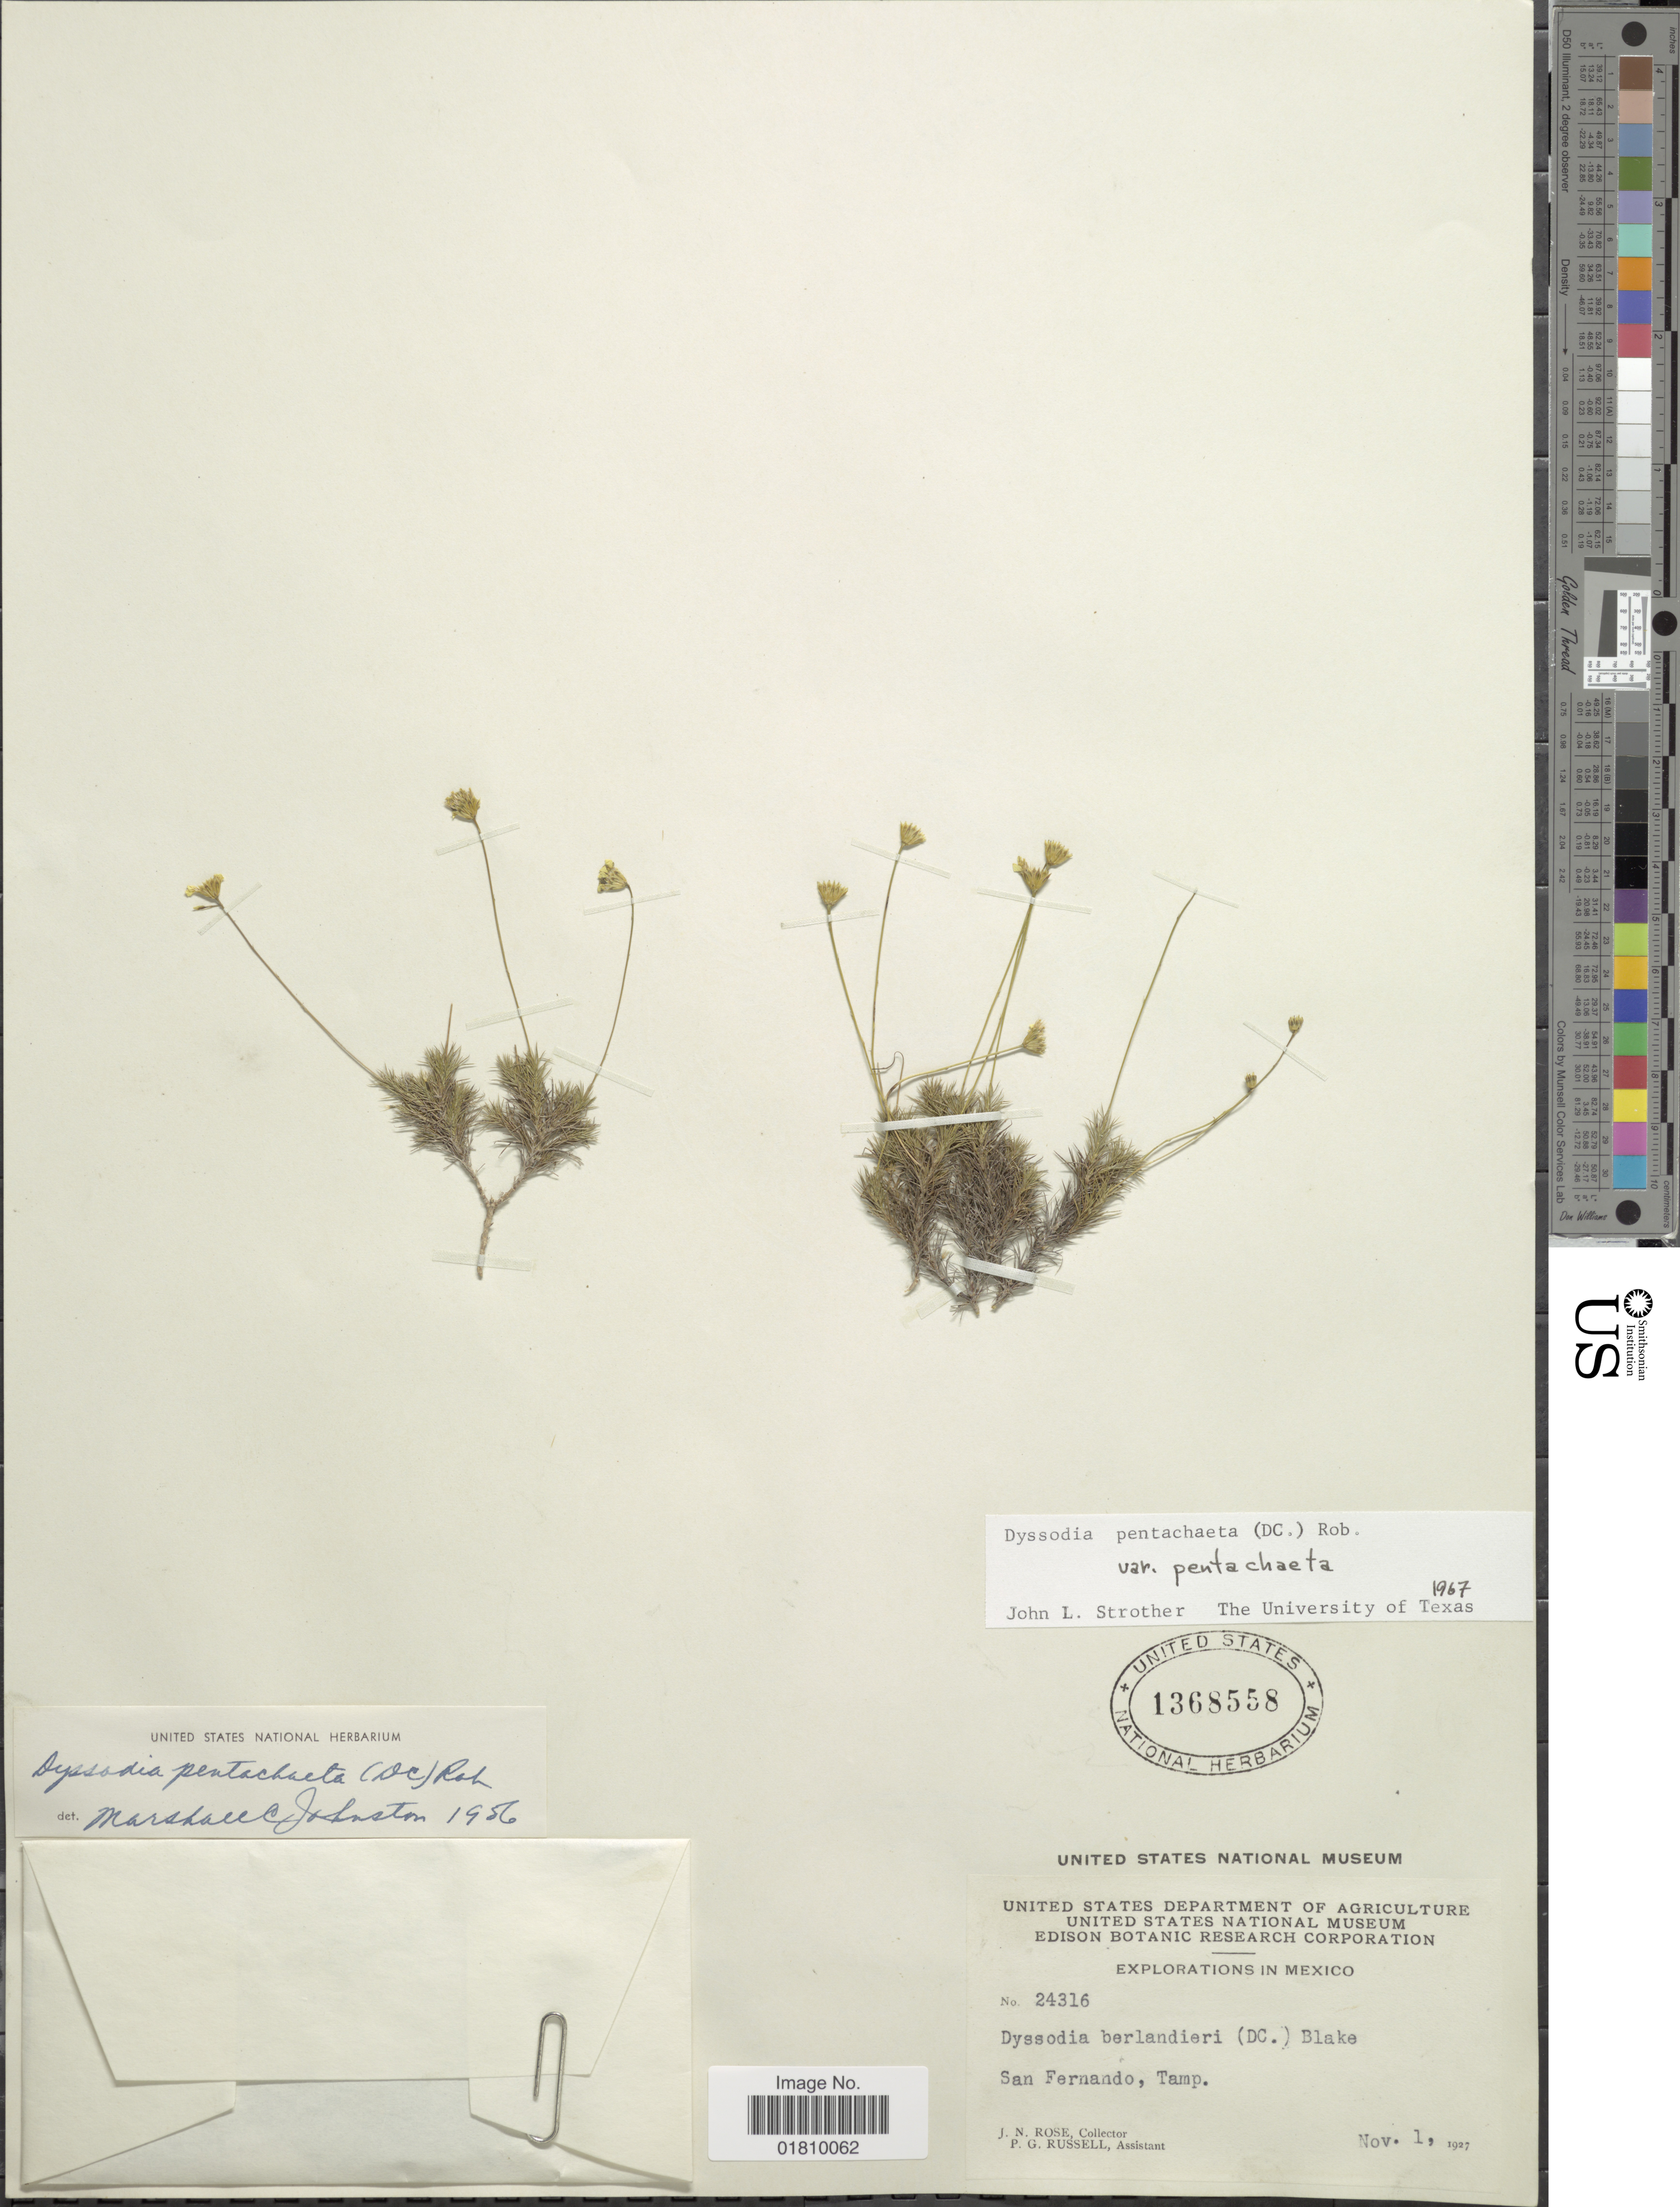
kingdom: Plantae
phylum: Tracheophyta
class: Magnoliopsida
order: Asterales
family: Asteraceae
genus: Thymophylla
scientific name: Thymophylla pentachaeta var. pentachaeta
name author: (DC.) Small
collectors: J. N. Rose & P. G. Russell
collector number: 24316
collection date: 1927-11-01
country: Mexico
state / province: Tamaulipas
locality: San Fernando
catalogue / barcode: US 1368558